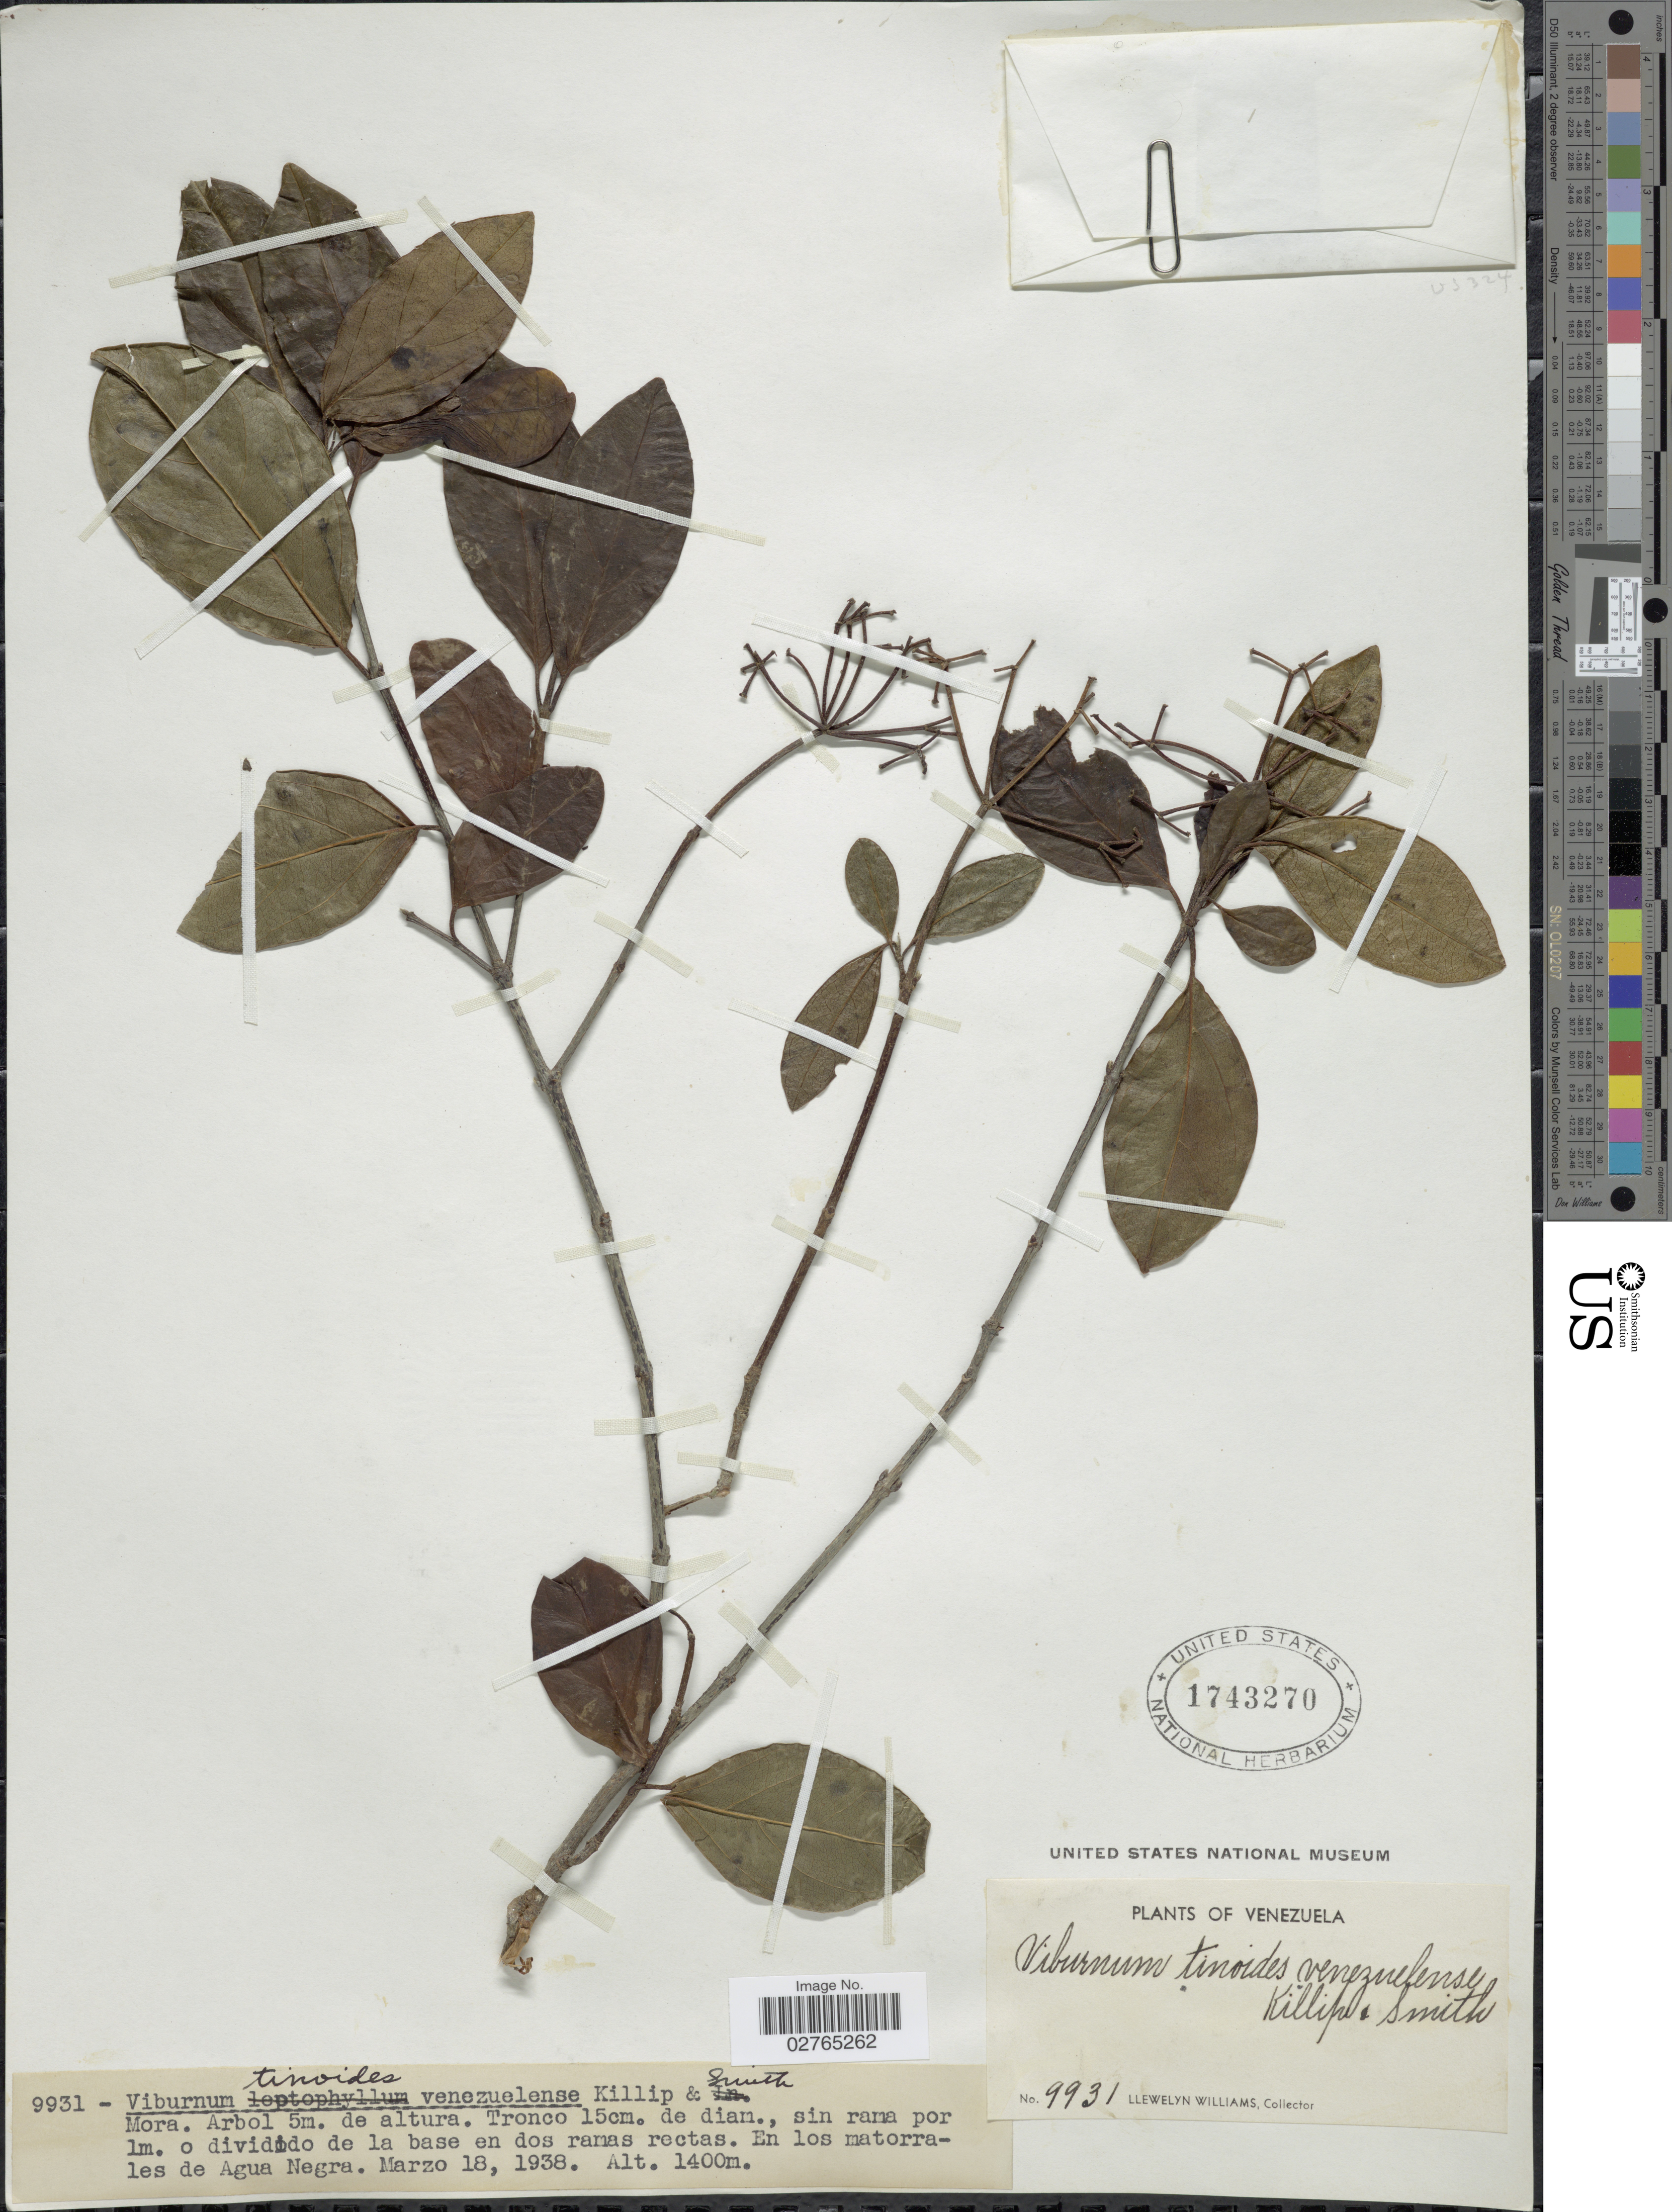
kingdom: Plantae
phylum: Tracheophyta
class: Magnoliopsida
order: Dipsacales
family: Viburnaceae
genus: Viburnum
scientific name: Viburnum tinoides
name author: L. f.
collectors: Ll. Williams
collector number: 9931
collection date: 1938-03-18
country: Venezuela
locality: En los matorrales de Agua Negra.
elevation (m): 1400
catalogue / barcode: US 1743270